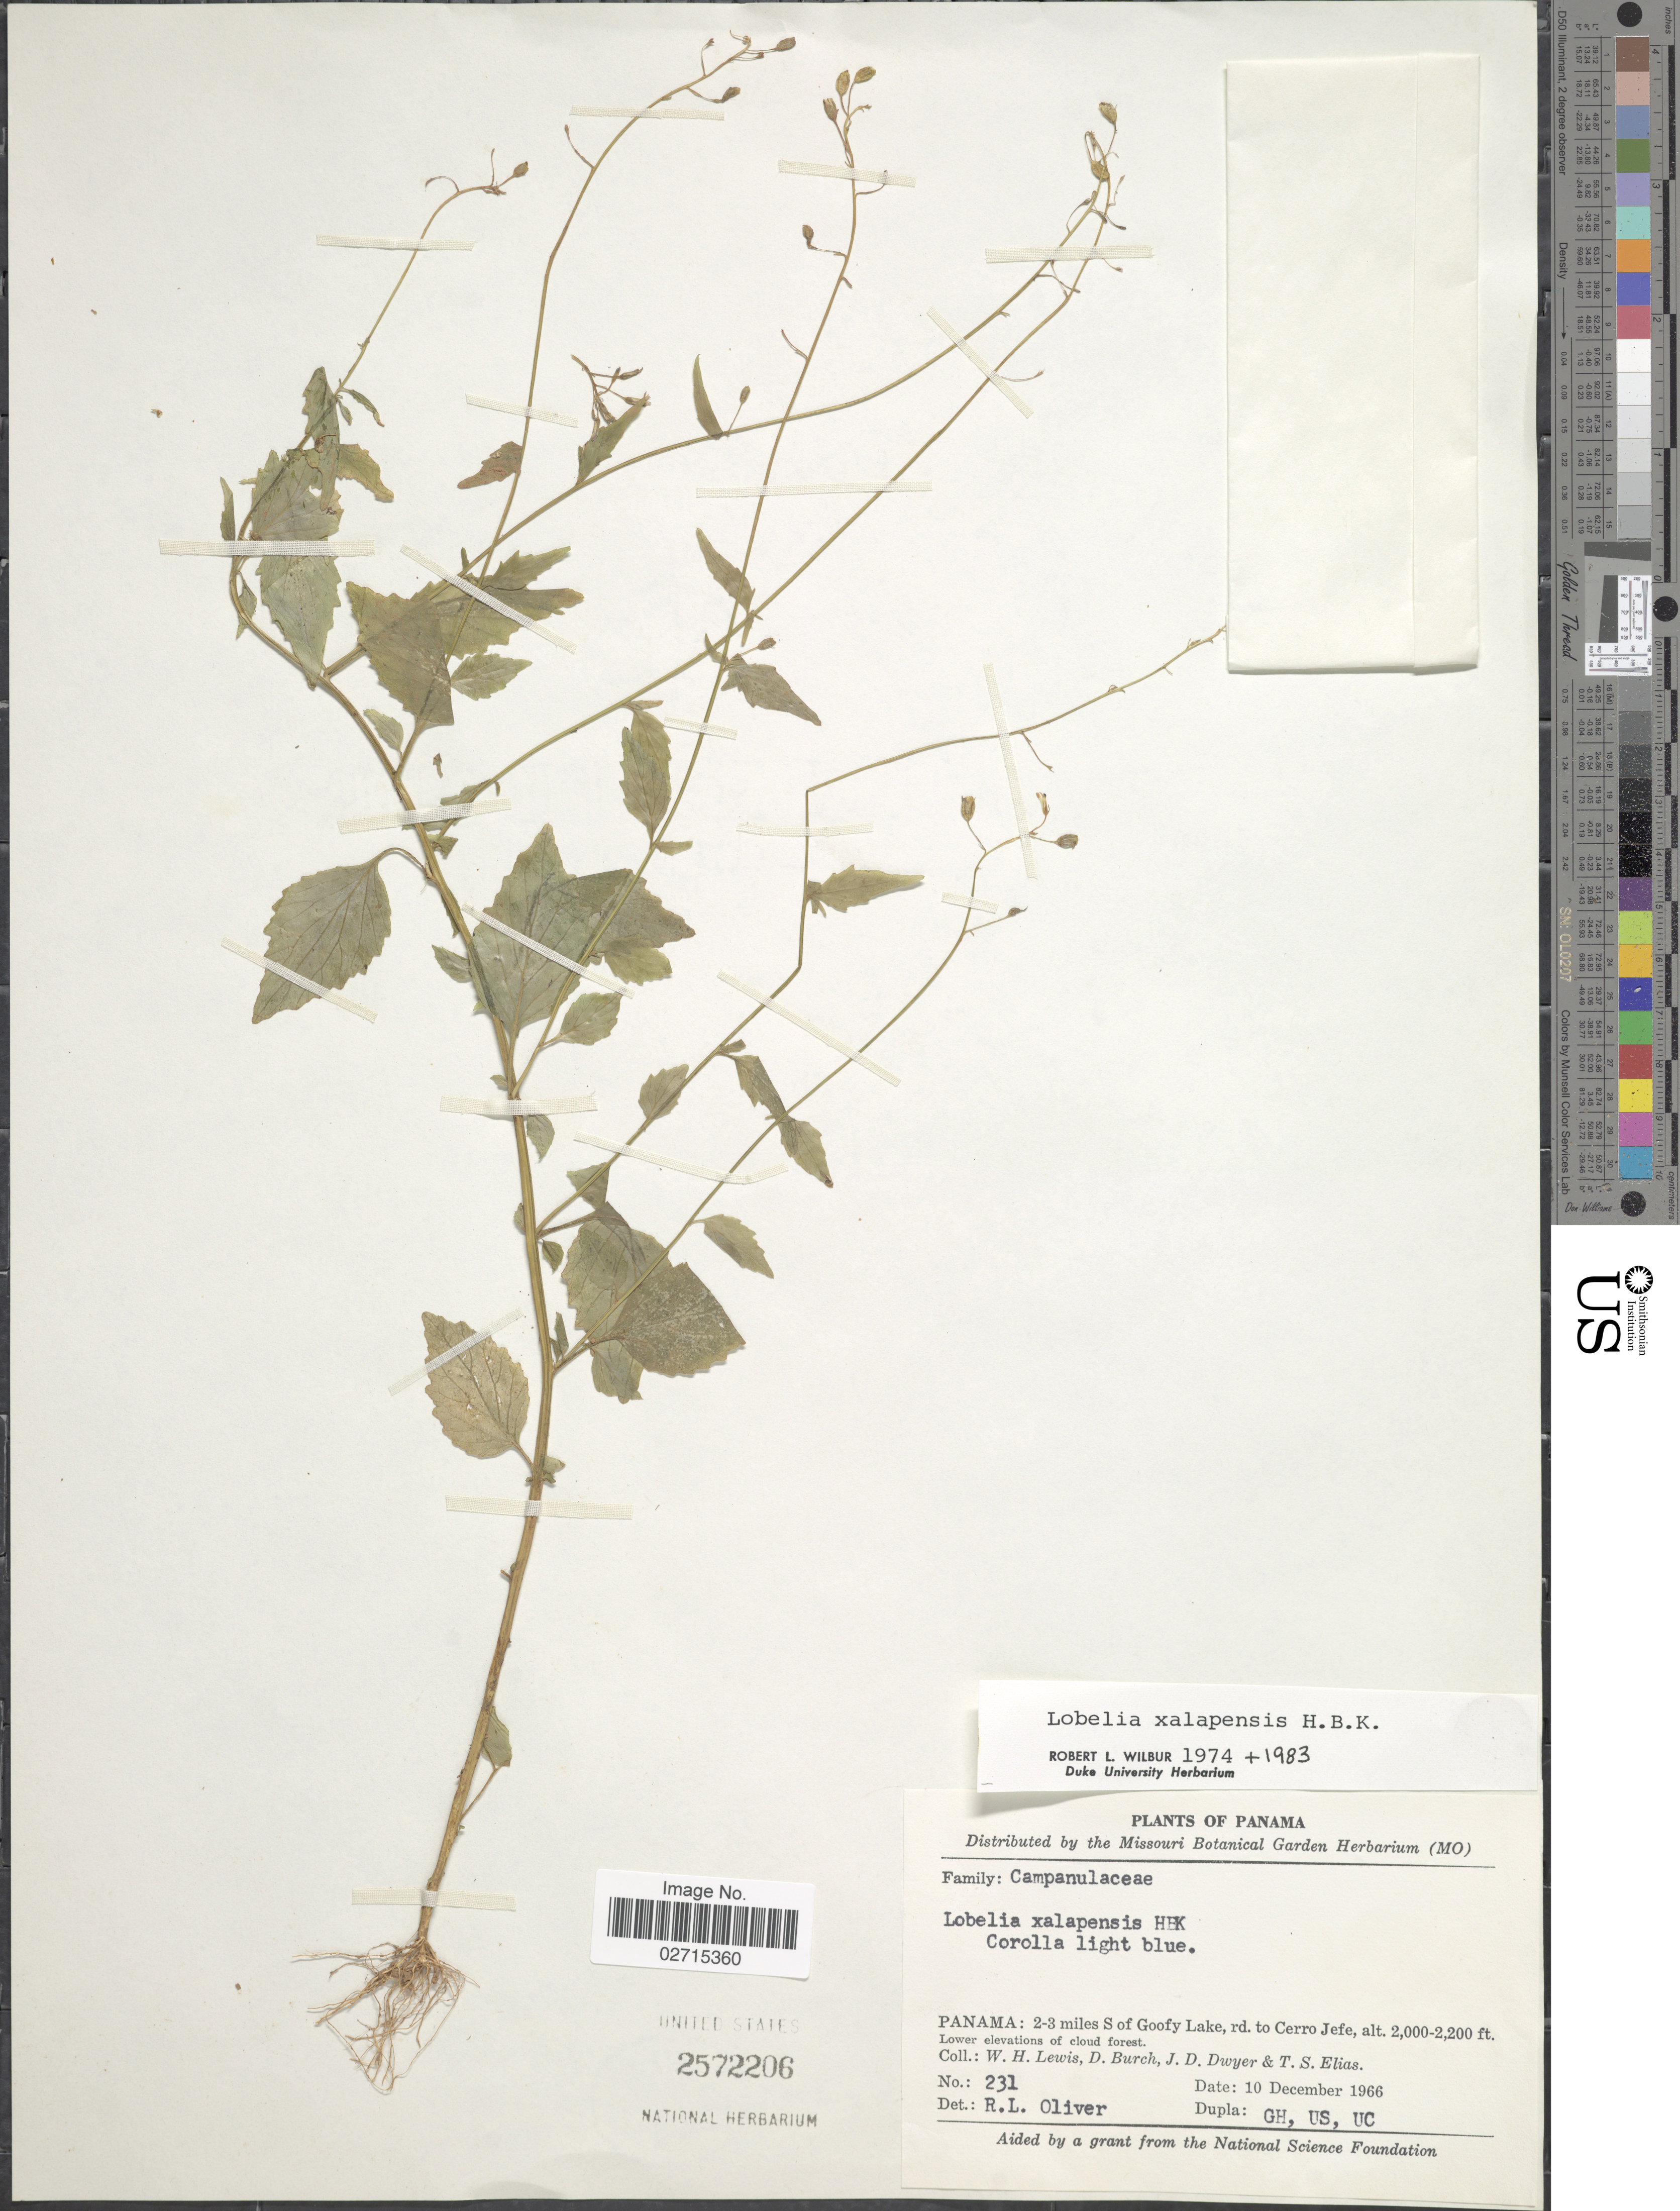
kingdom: Plantae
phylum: Tracheophyta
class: Magnoliopsida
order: Asterales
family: Campanulaceae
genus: Lobelia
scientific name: Lobelia xalapensis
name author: Kunth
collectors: W. H. Lewis, D. Burch, J. D. Dwyer & T. S. Elias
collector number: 231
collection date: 1966-12-10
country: Panama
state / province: Panamá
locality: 2-3 miles S of Goofy Lake, rd to Cerro jefe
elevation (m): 610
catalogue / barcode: US 2572206